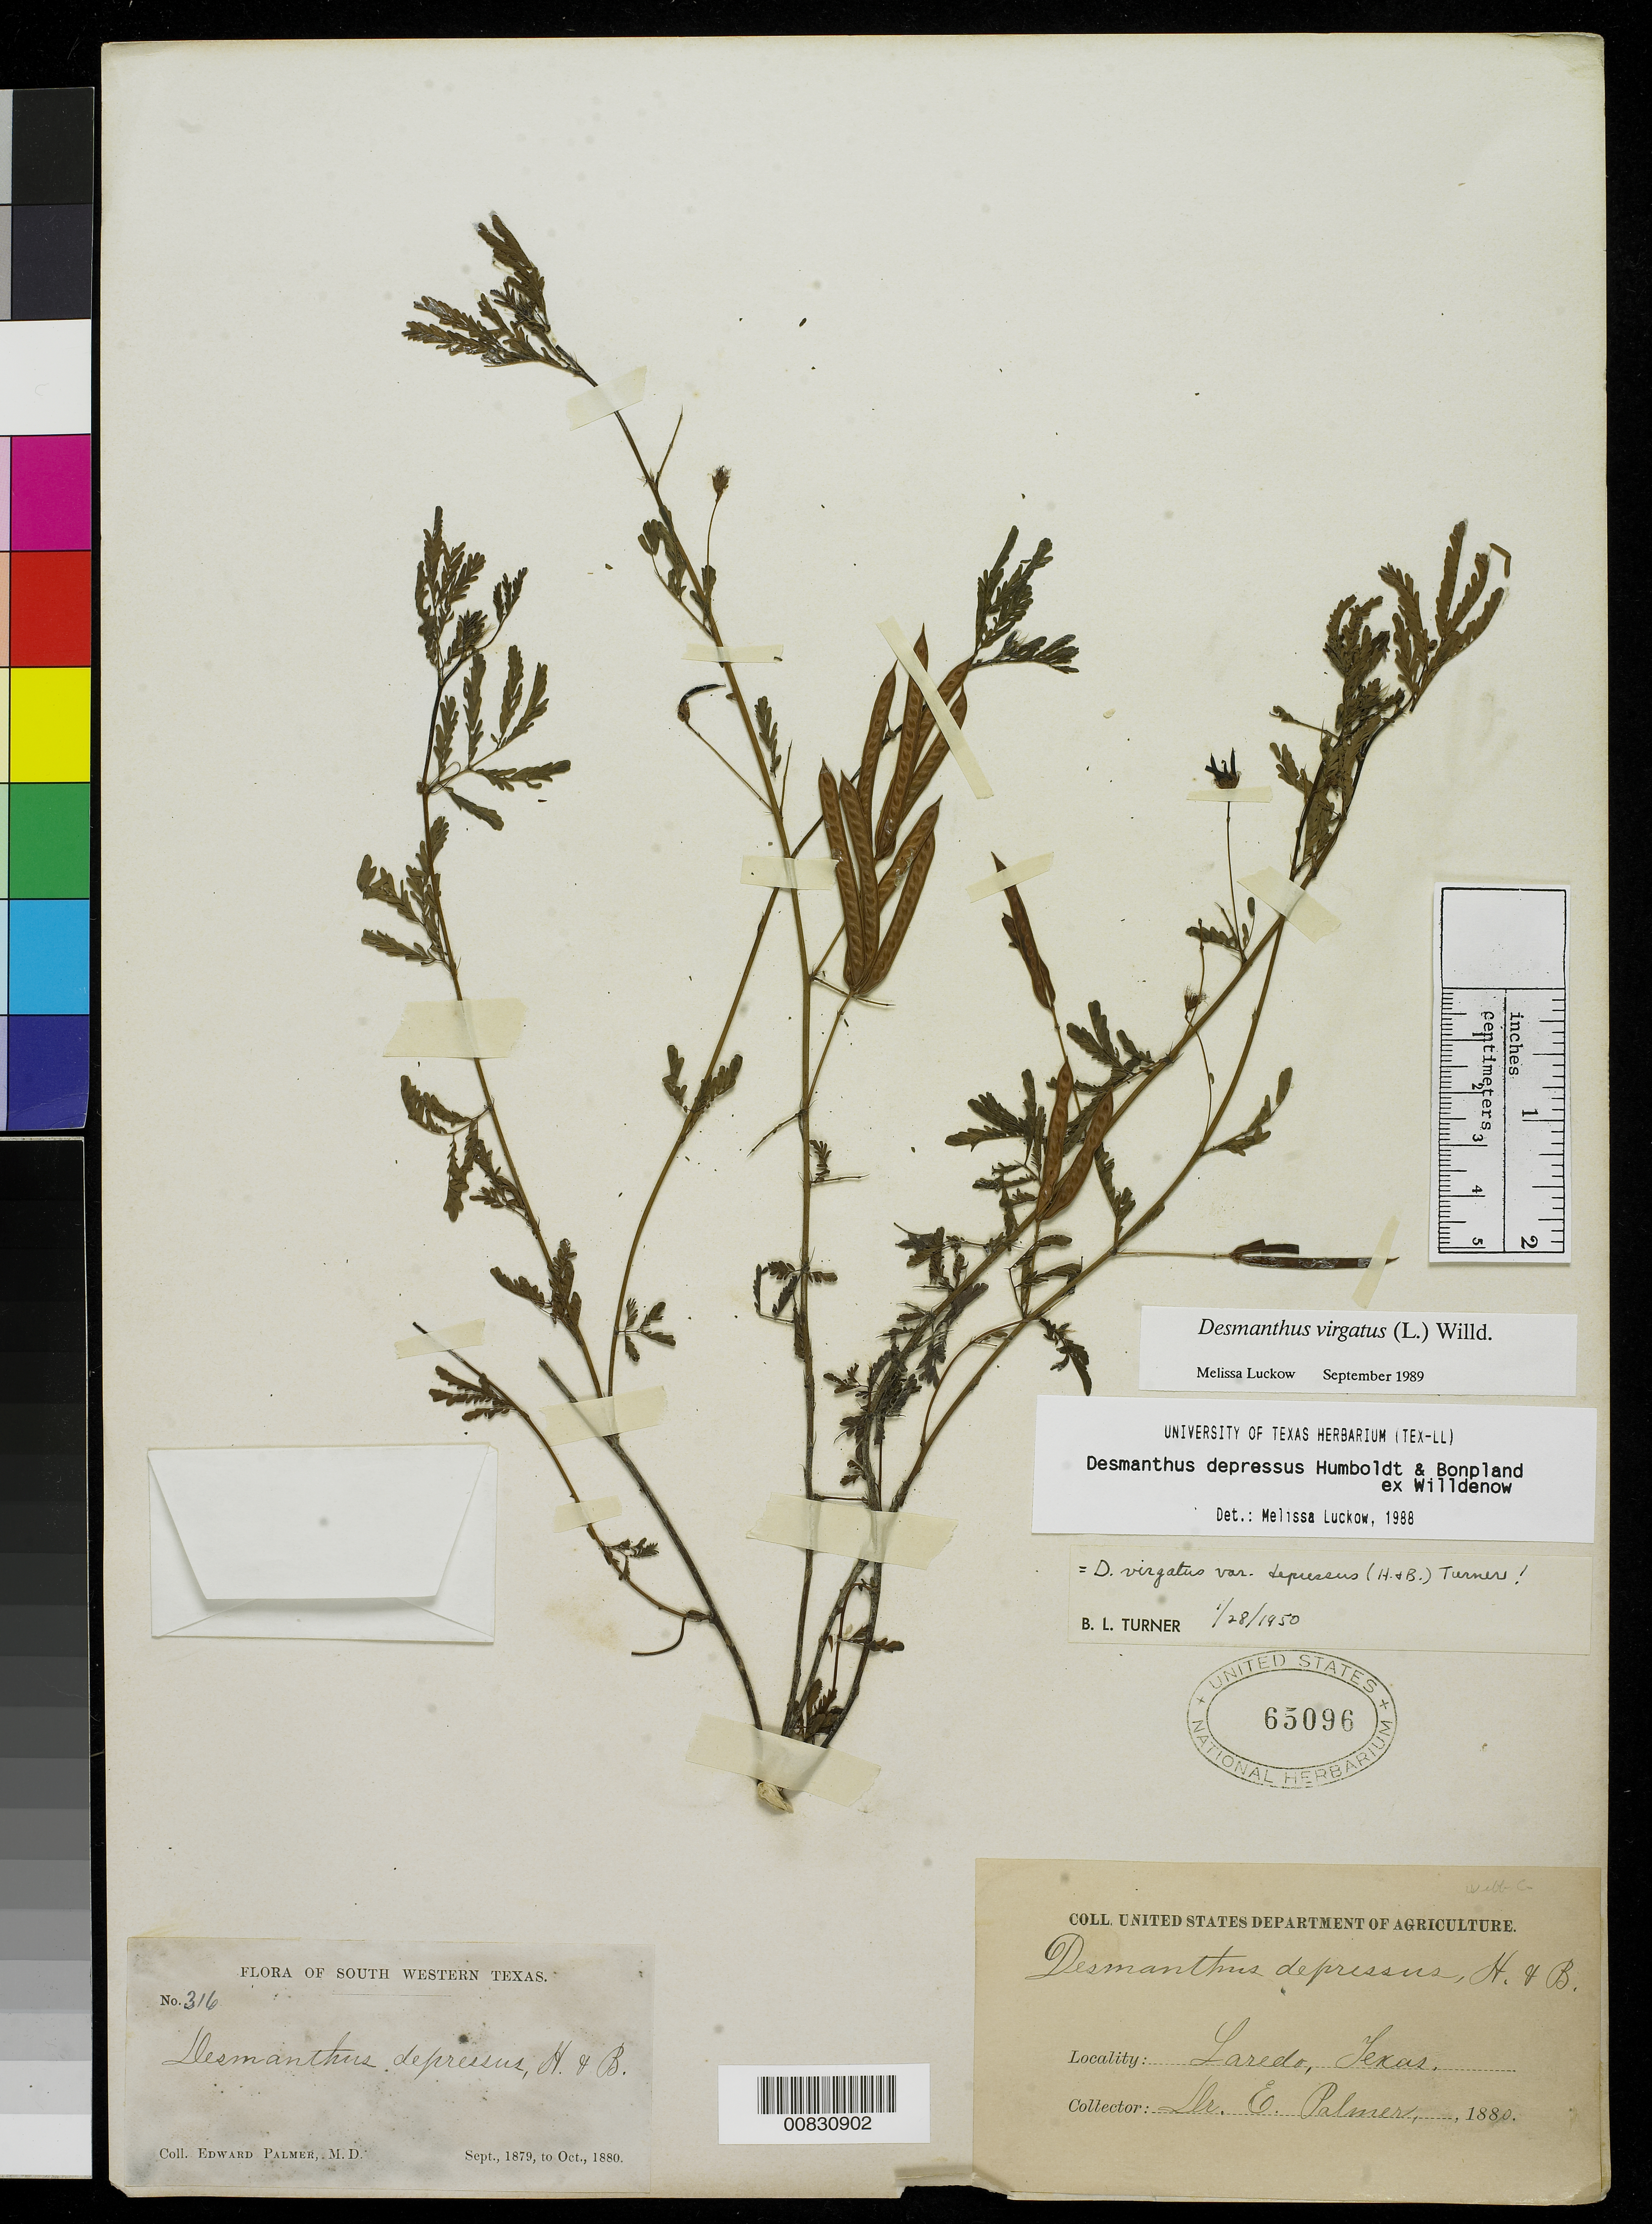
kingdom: Plantae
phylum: Tracheophyta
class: Magnoliopsida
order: Fabales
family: Fabaceae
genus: Desmanthus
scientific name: Desmanthus virgatus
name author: (L.) Willd.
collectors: E. Palmer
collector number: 316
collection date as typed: Sep 1879 to -- Oct 1880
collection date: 1879-09/1880-10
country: United States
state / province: Texas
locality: Laredo, Texas.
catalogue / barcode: US 65096